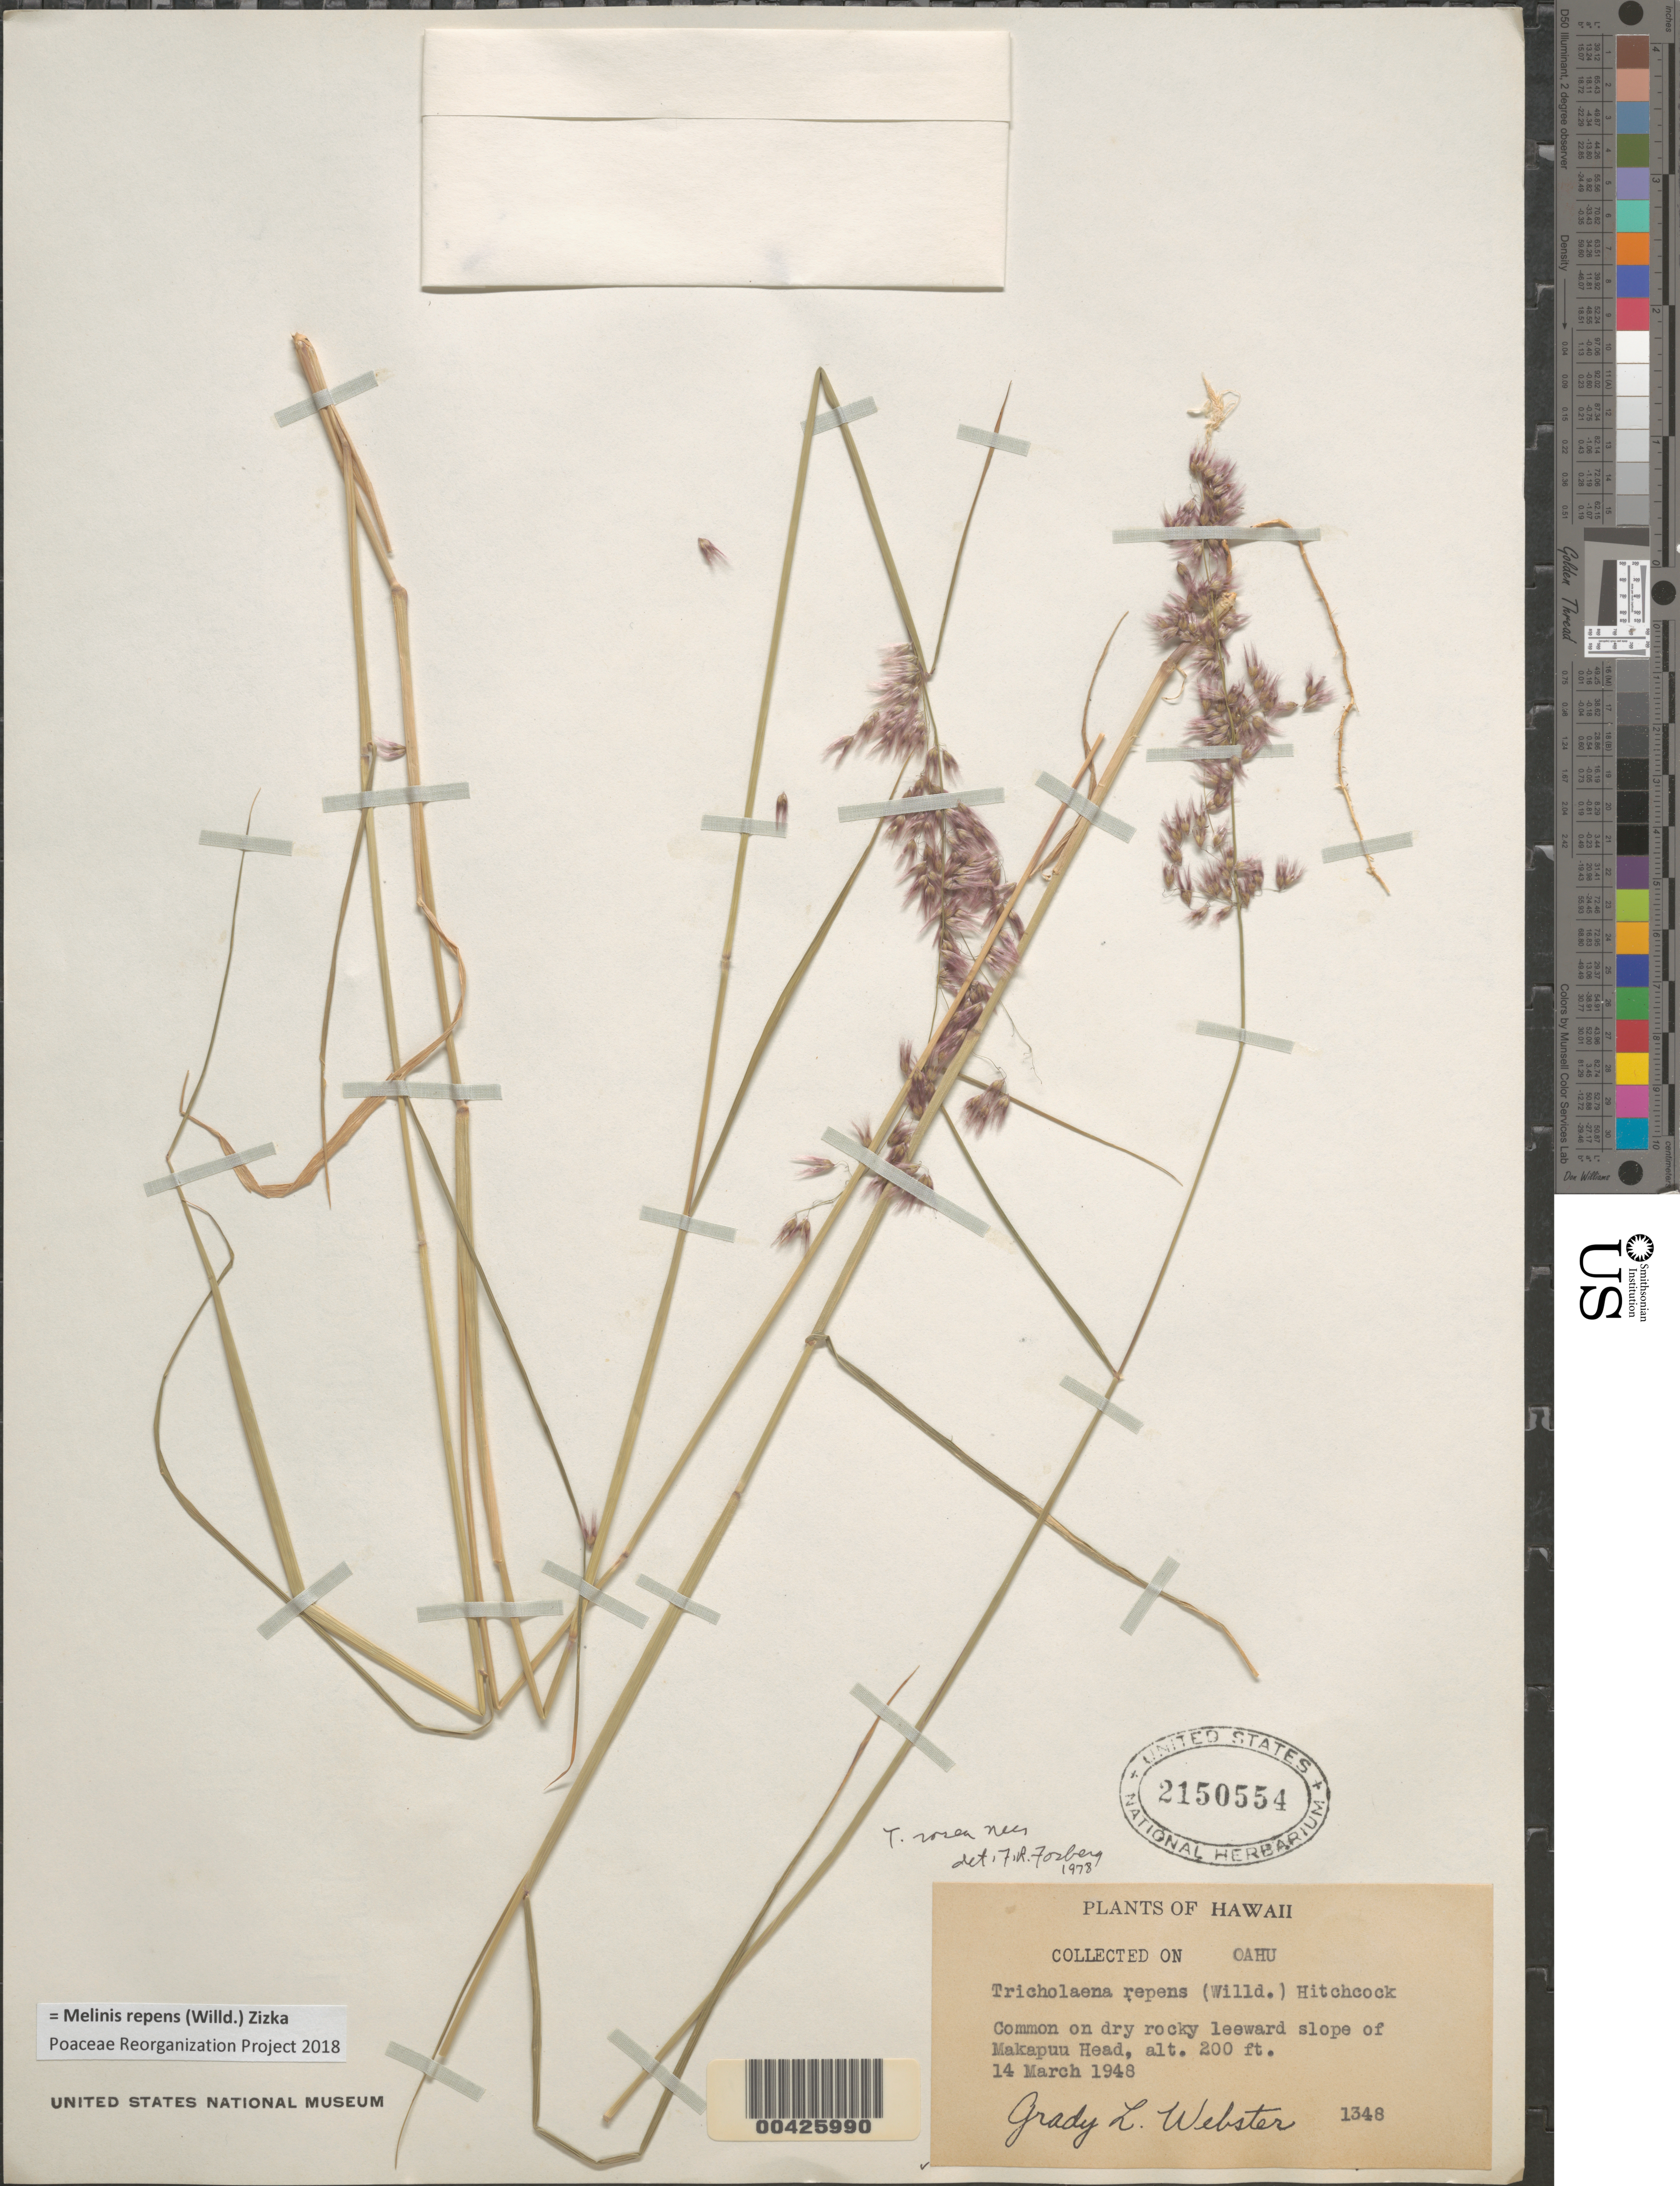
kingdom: Plantae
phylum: Tracheophyta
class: Liliopsida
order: Poales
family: Poaceae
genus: Melinis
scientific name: Melinis repens subsp. repens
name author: (Willd.) Zizka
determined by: Faccenda, K.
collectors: G. L. Webster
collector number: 1348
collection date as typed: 14 Mar 1948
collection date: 1948-03-14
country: United States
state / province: Hawaii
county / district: Honolulu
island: Oahu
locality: leeward slope of Makapuu Head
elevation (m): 61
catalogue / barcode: US 2150554